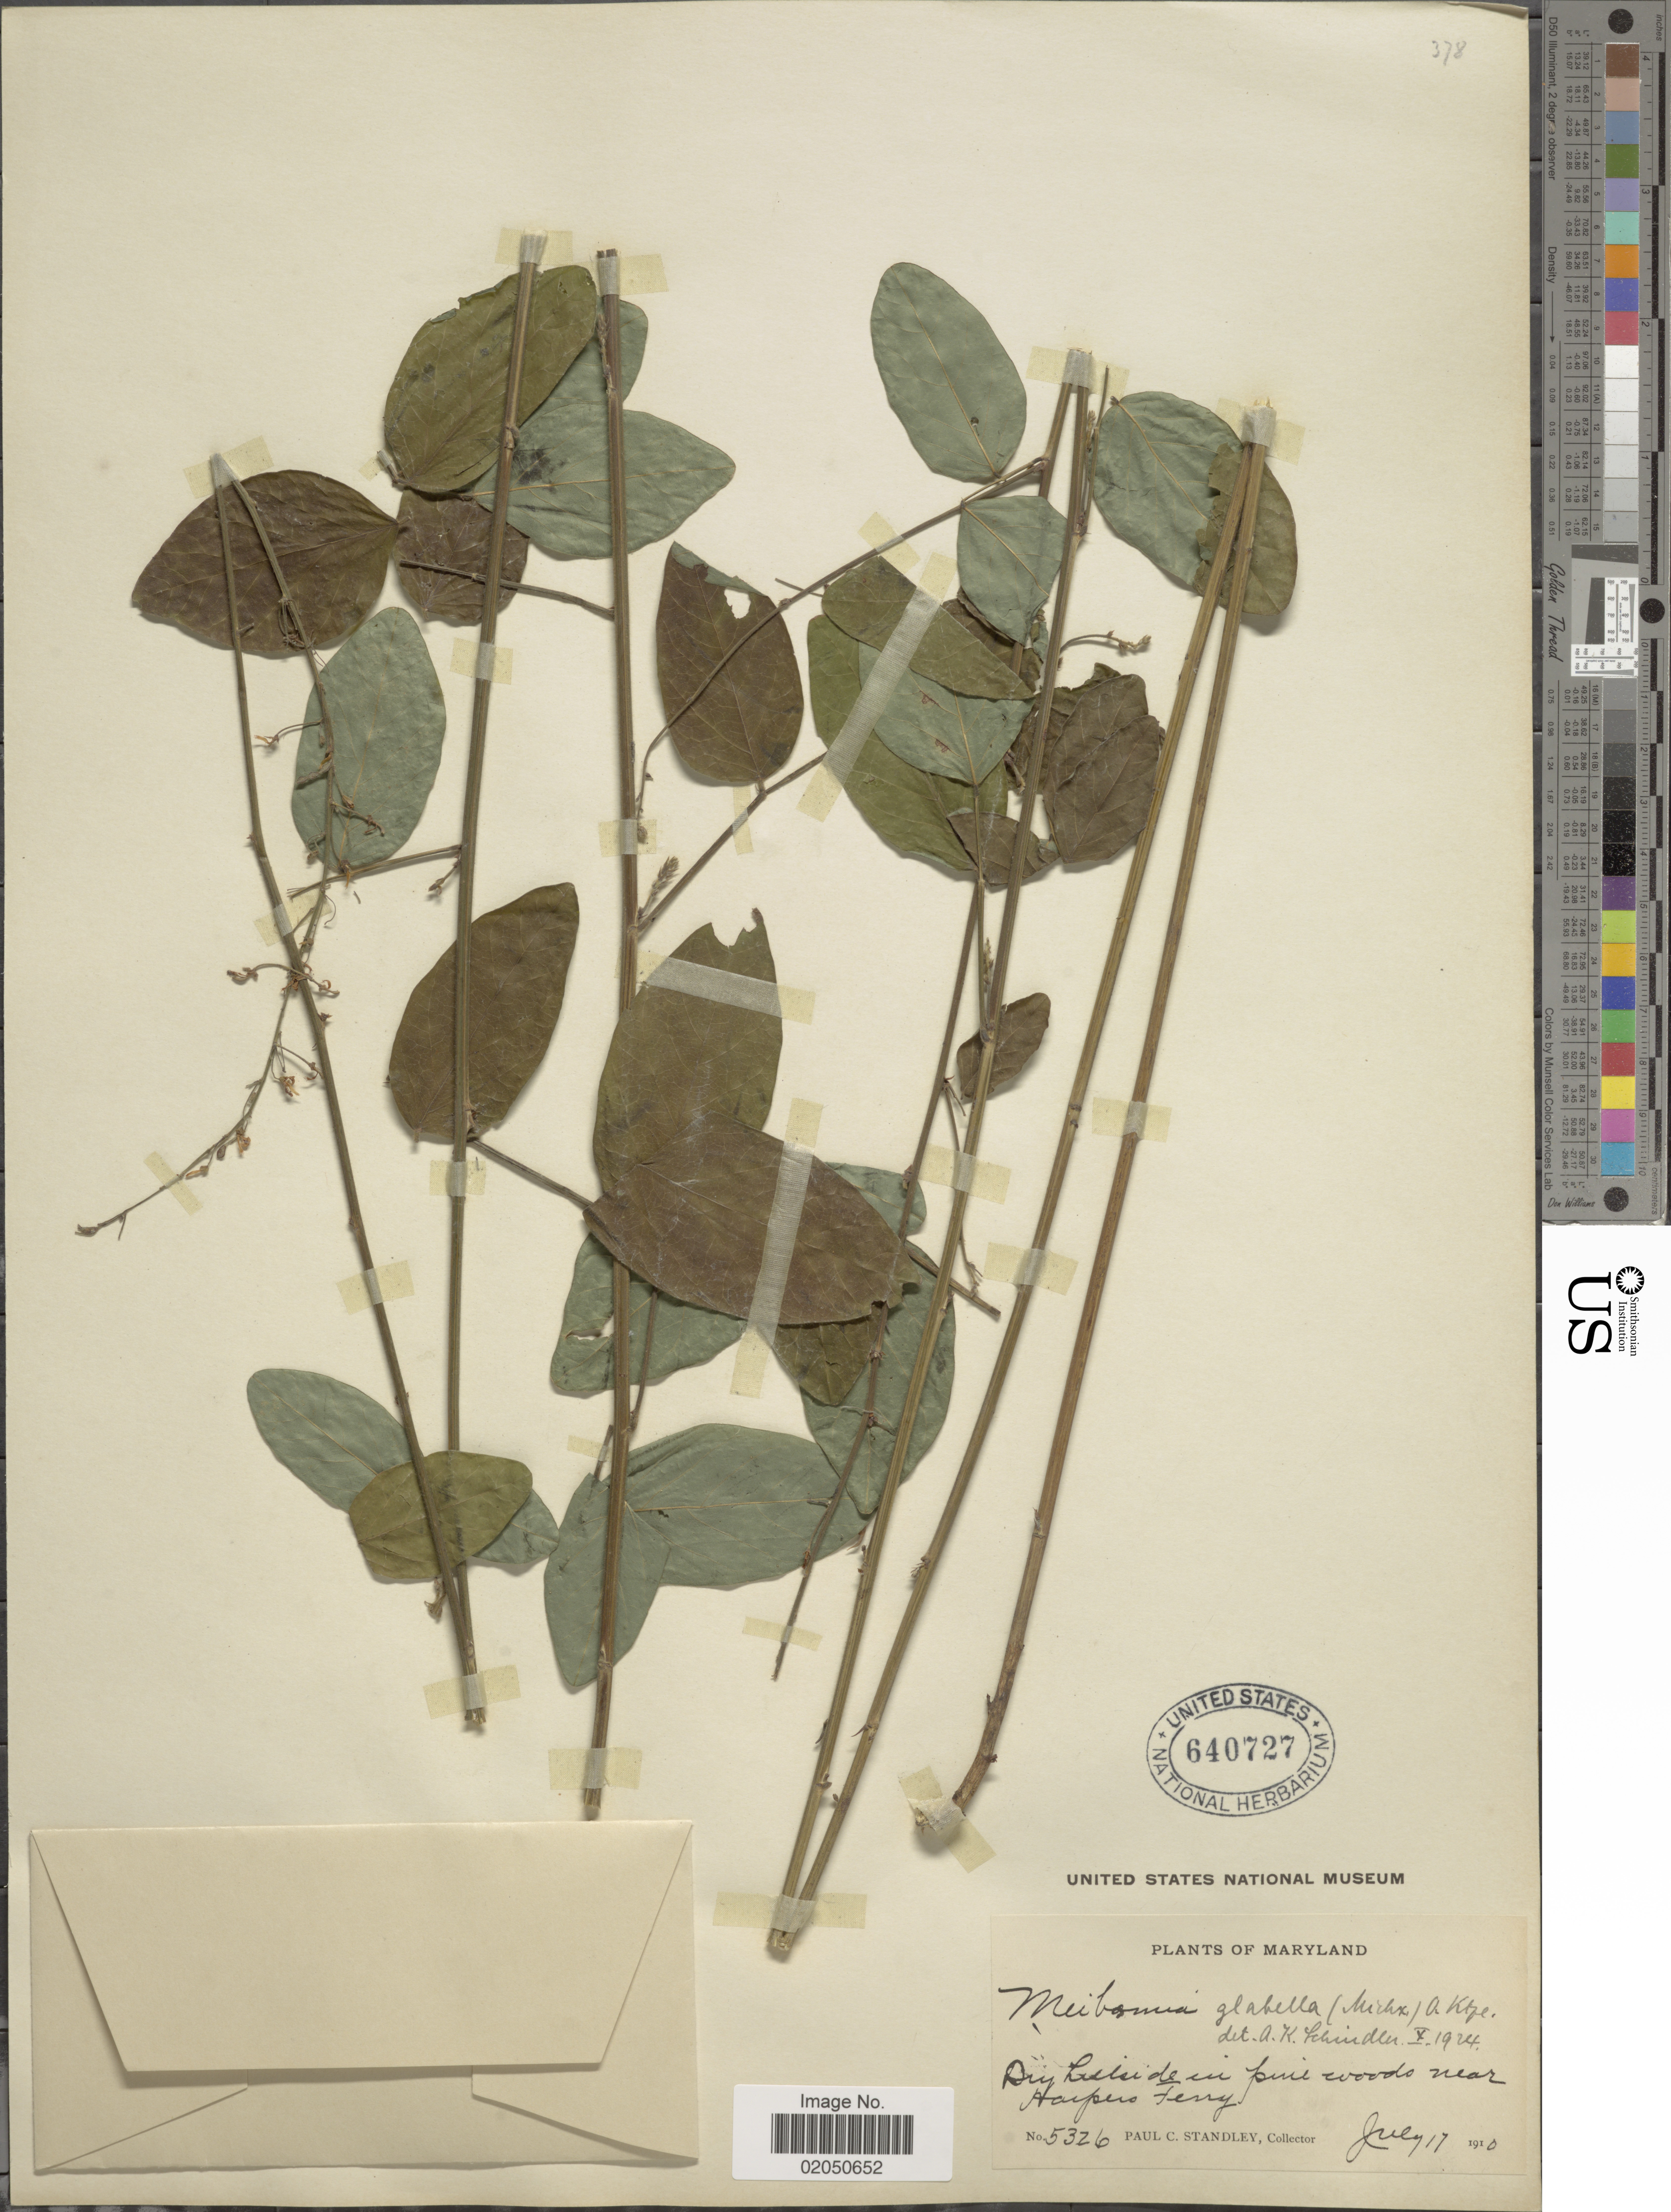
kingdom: Plantae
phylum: Tracheophyta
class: Magnoliopsida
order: Fabales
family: Fabaceae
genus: Desmodium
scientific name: Desmodium glabellum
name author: (Michx.) DC.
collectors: P. C. Standley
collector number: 5326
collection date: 1910-07-17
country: United States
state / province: Maryland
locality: Near Harpers Ferry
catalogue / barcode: US 640727